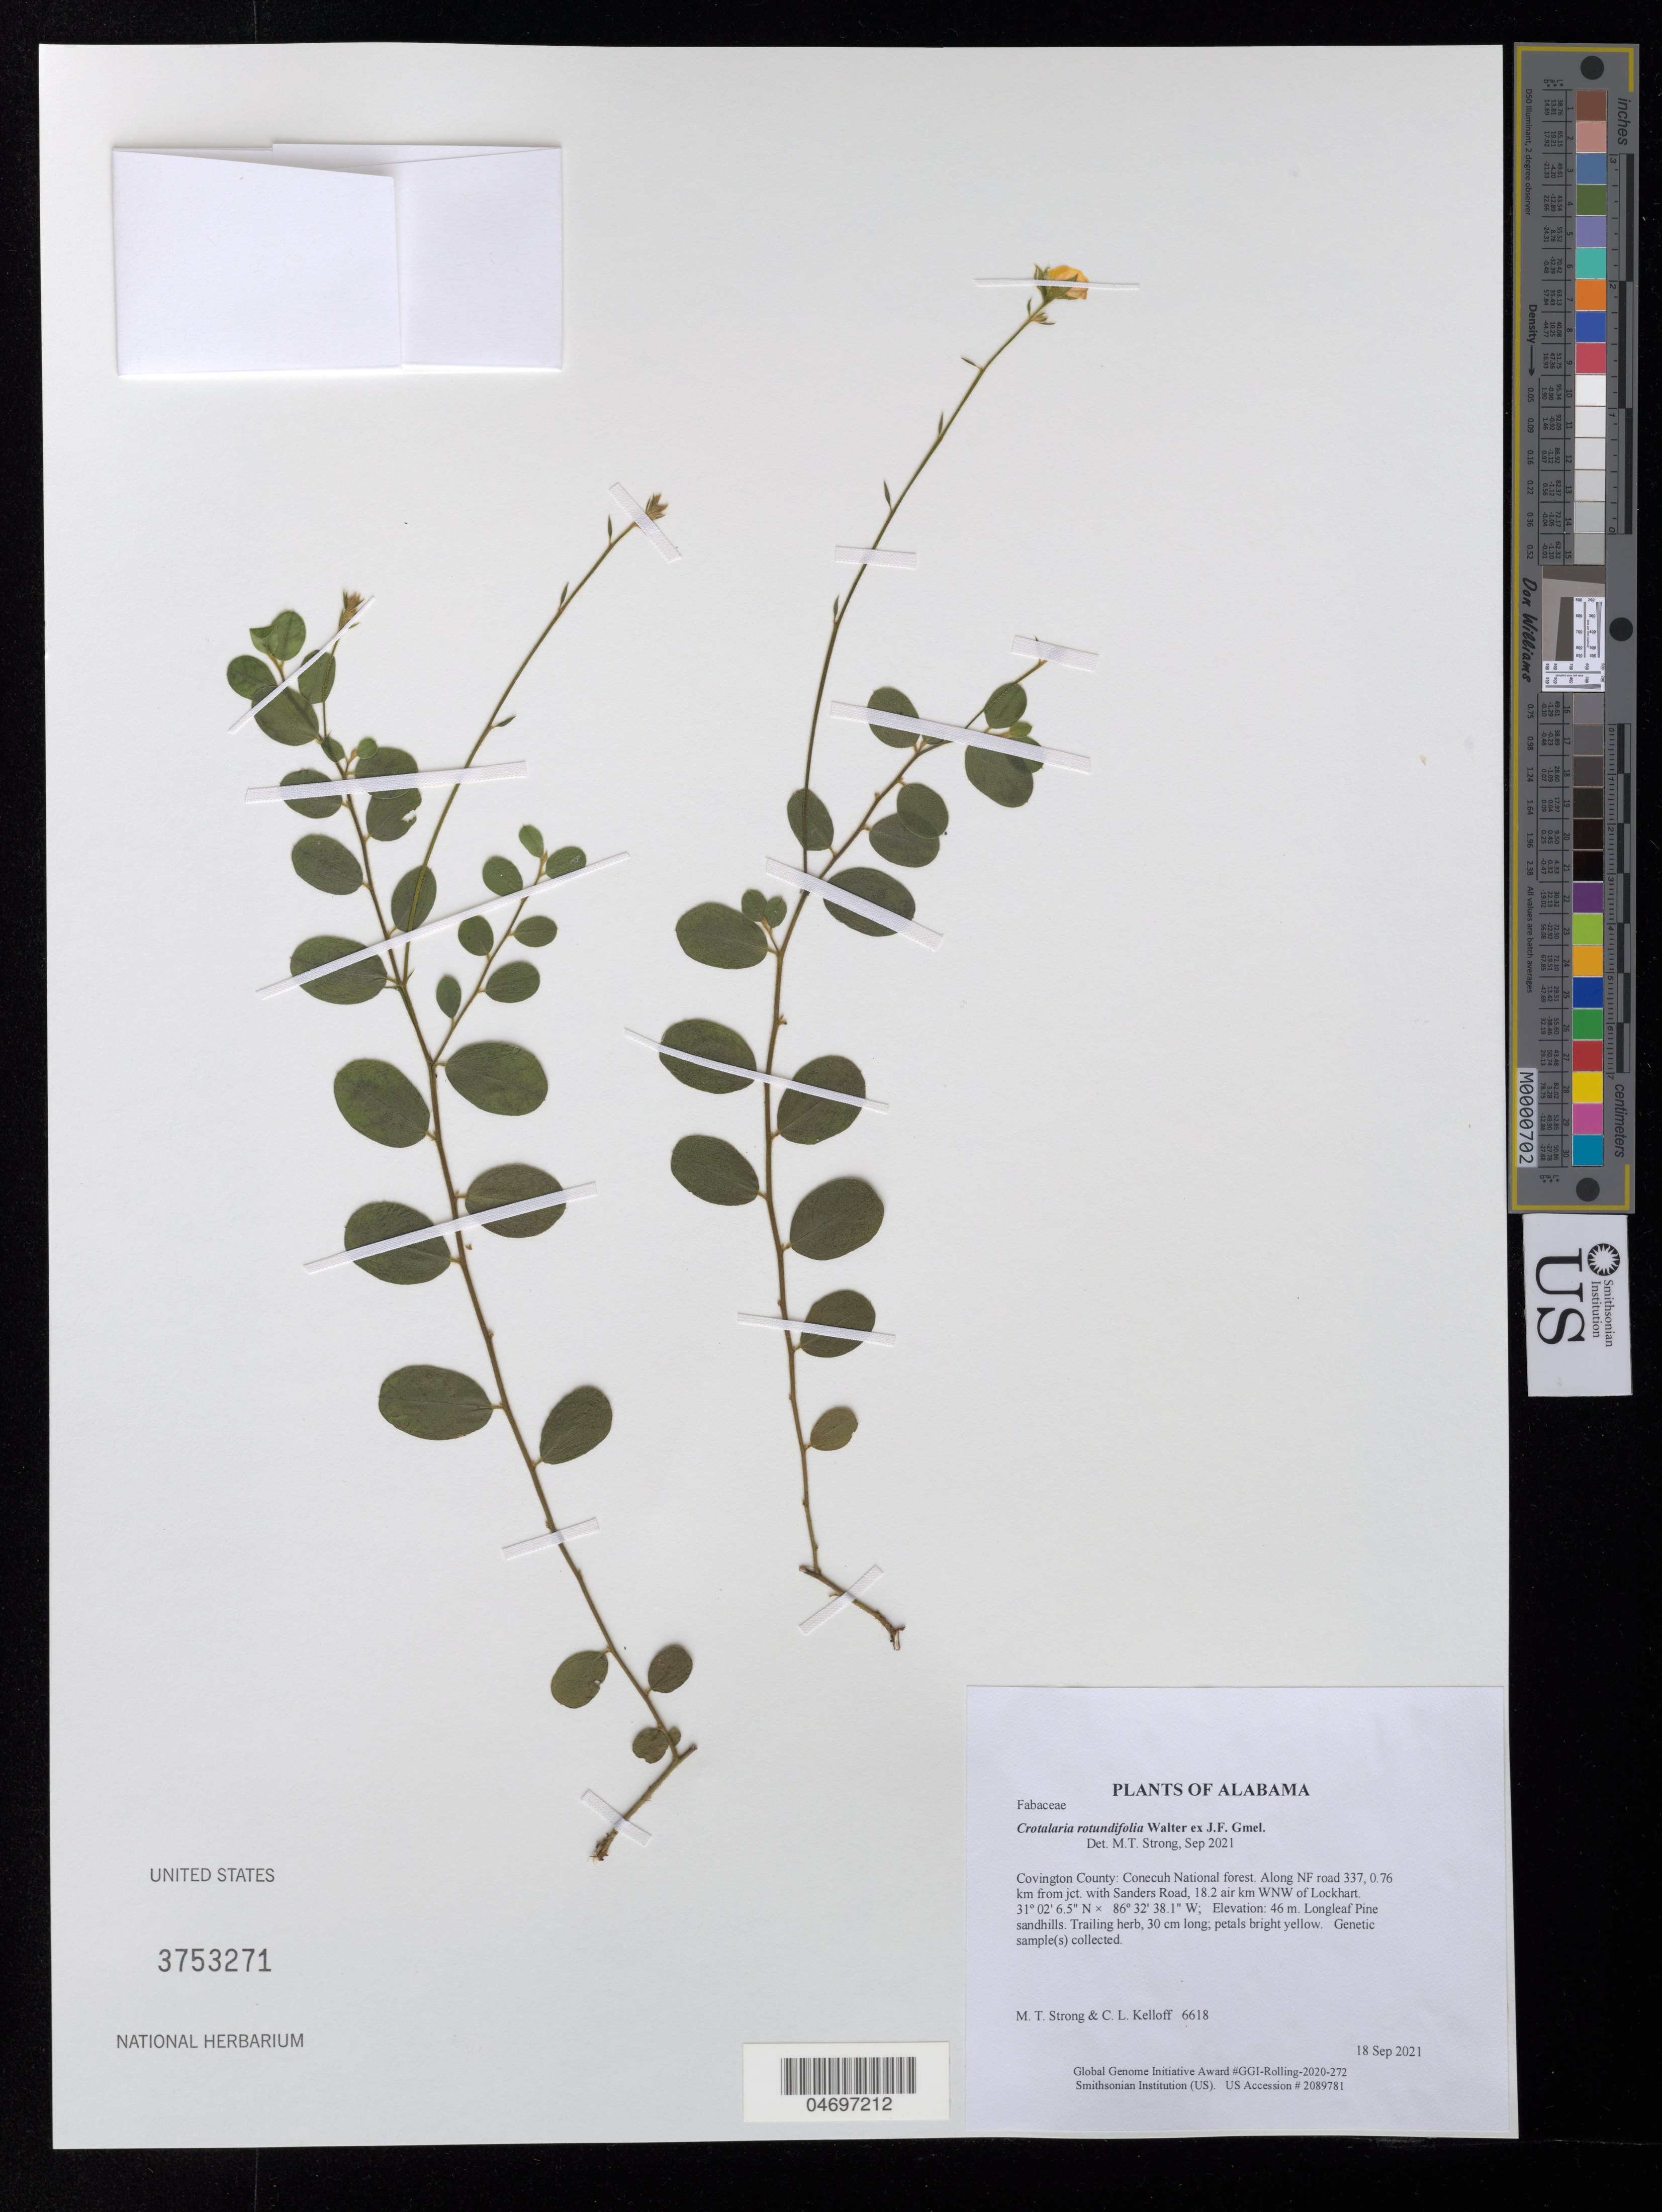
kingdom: Plantae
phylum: Tracheophyta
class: Magnoliopsida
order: Fabales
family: Fabaceae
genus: Crotalaria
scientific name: Crotalaria rotundifolia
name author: Walter ex J.F. Gmel.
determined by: Strong, Mark T.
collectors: M. T. Strong & C. L. Kelloff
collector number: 6618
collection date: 2021-09-18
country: United States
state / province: Alabama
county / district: Covington County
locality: Conecuh National forest. Along NF road 337, 0.76 km from jct. with Sanders Road, 18.2 air km WNW of Lockhart.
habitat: Longleaf Pine sandhills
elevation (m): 46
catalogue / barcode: US 3753271